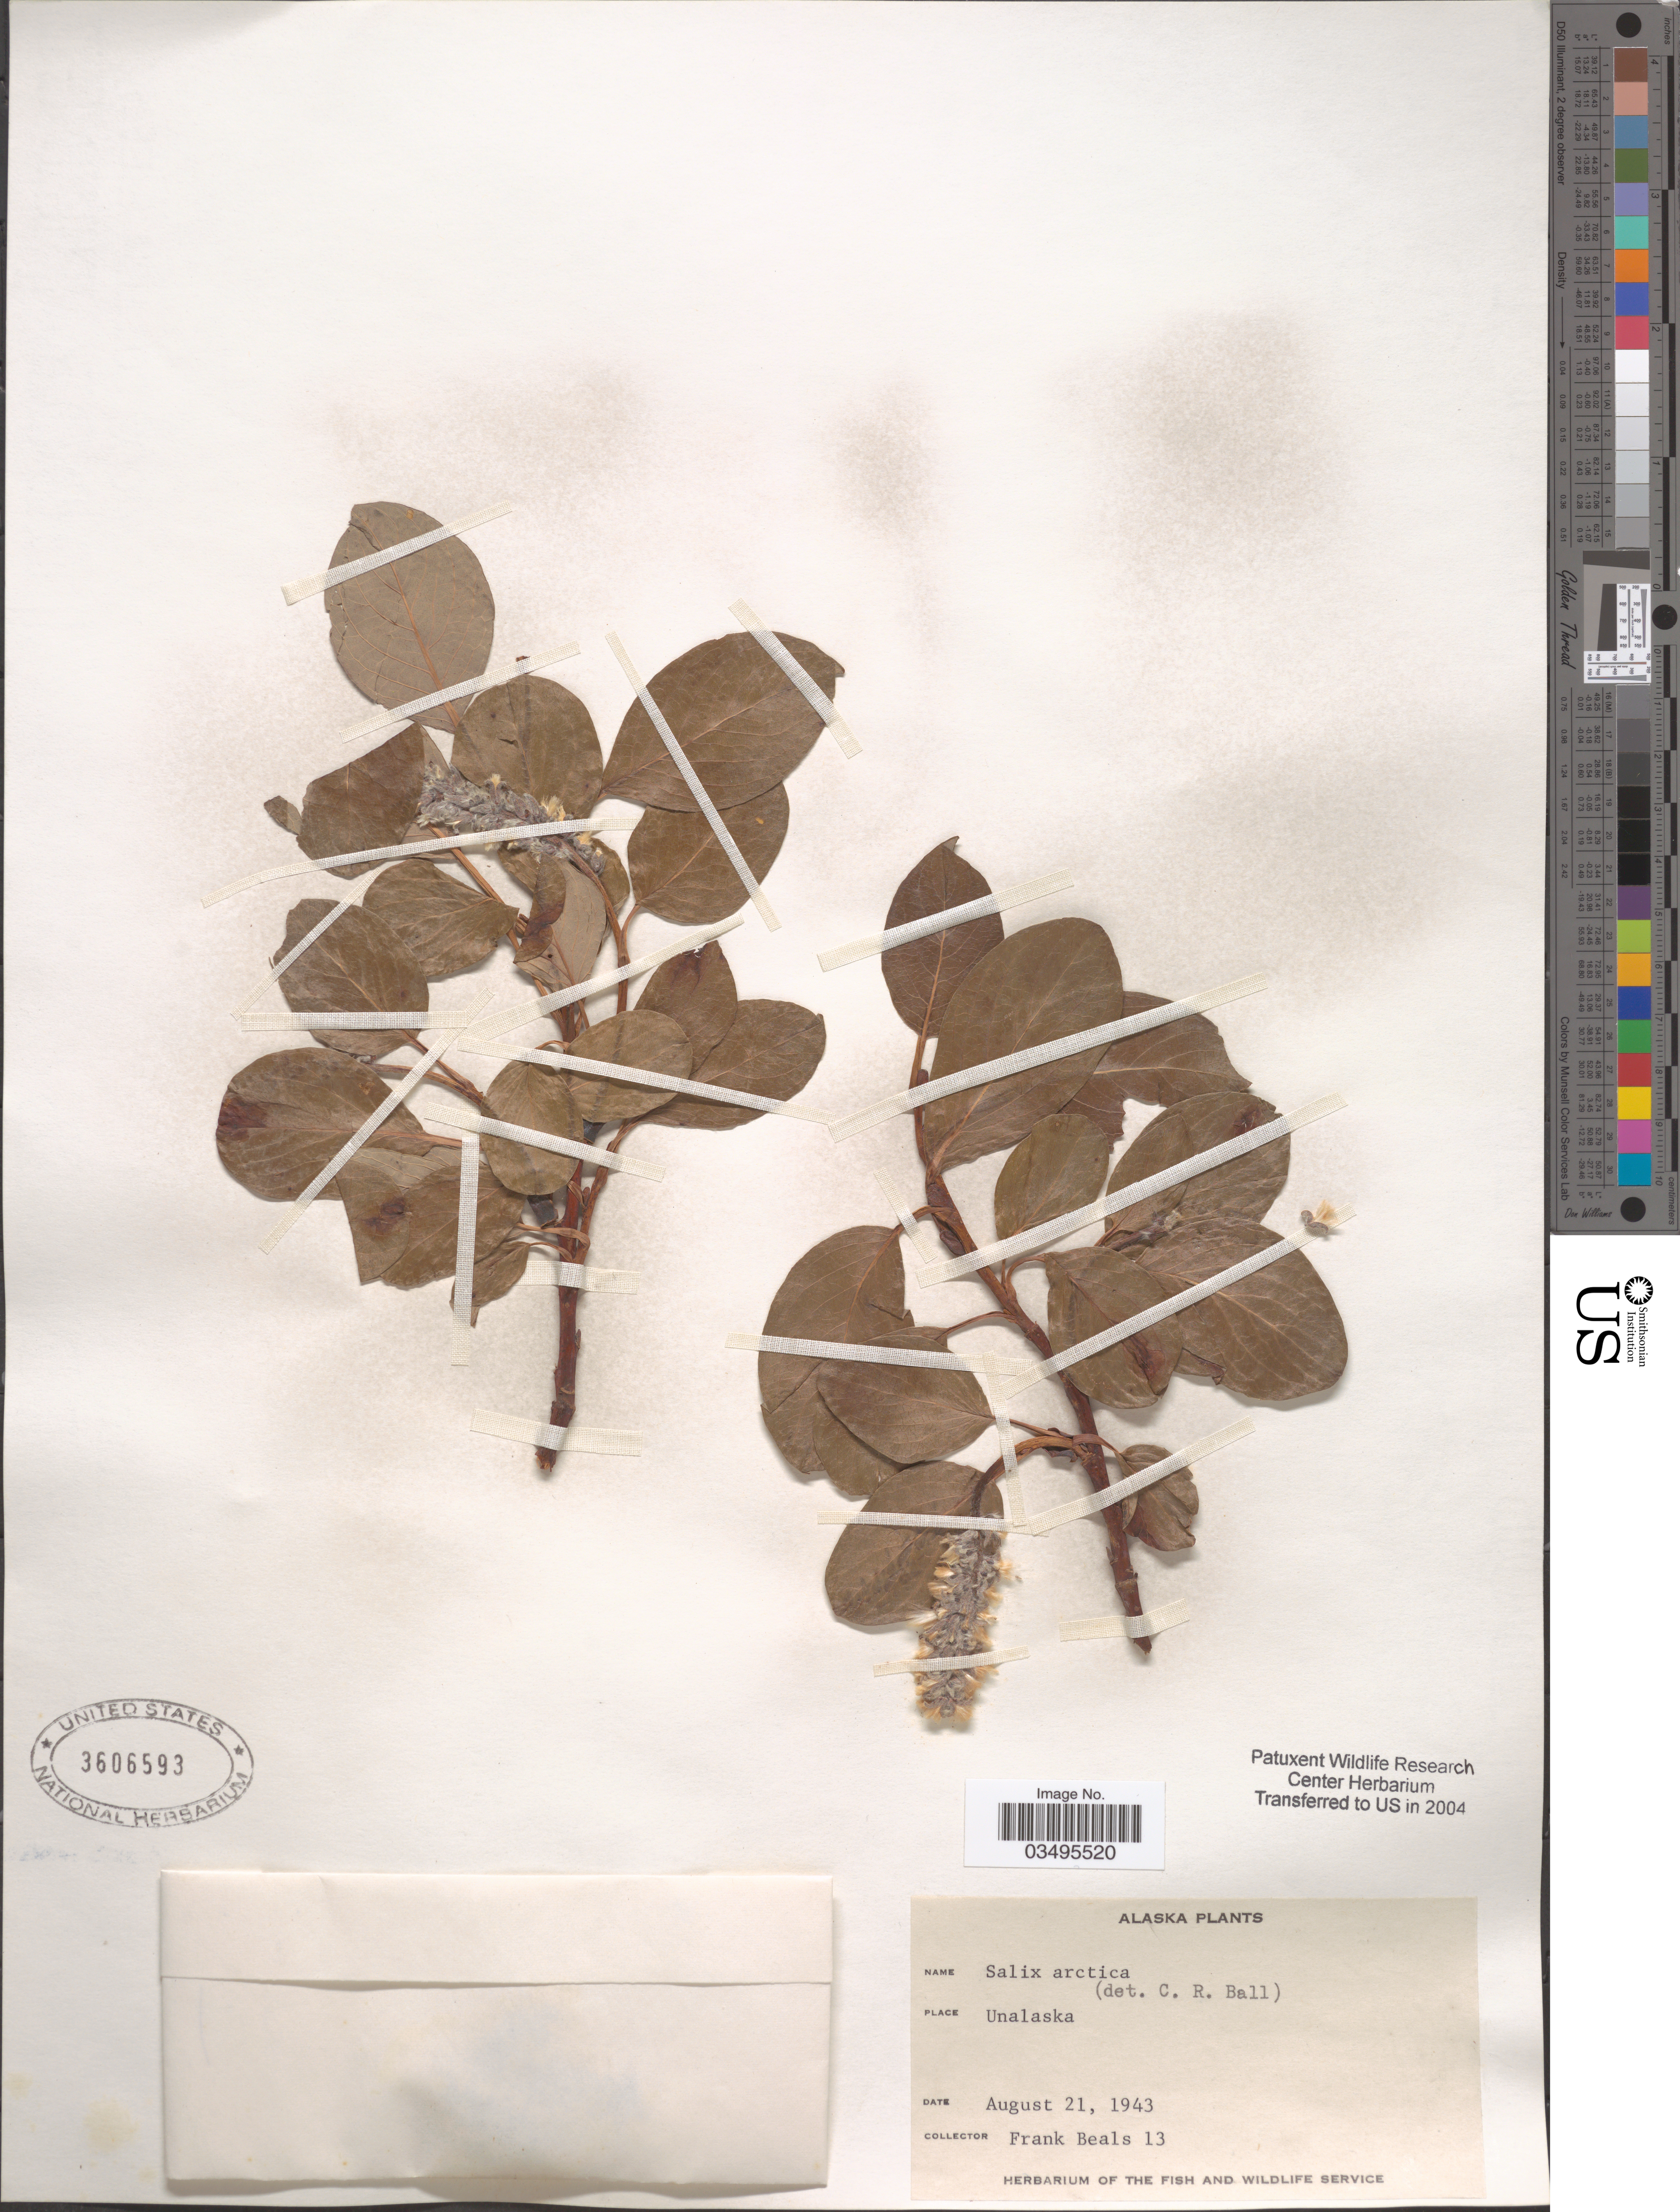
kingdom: Plantae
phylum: Tracheophyta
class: Magnoliopsida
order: Malpighiales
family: Salicaceae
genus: Salix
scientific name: Salix arctica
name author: Pall.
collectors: F. Beals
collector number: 13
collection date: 1943-08-21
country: United States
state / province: Alaska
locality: Unalaska.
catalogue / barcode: US 3606593